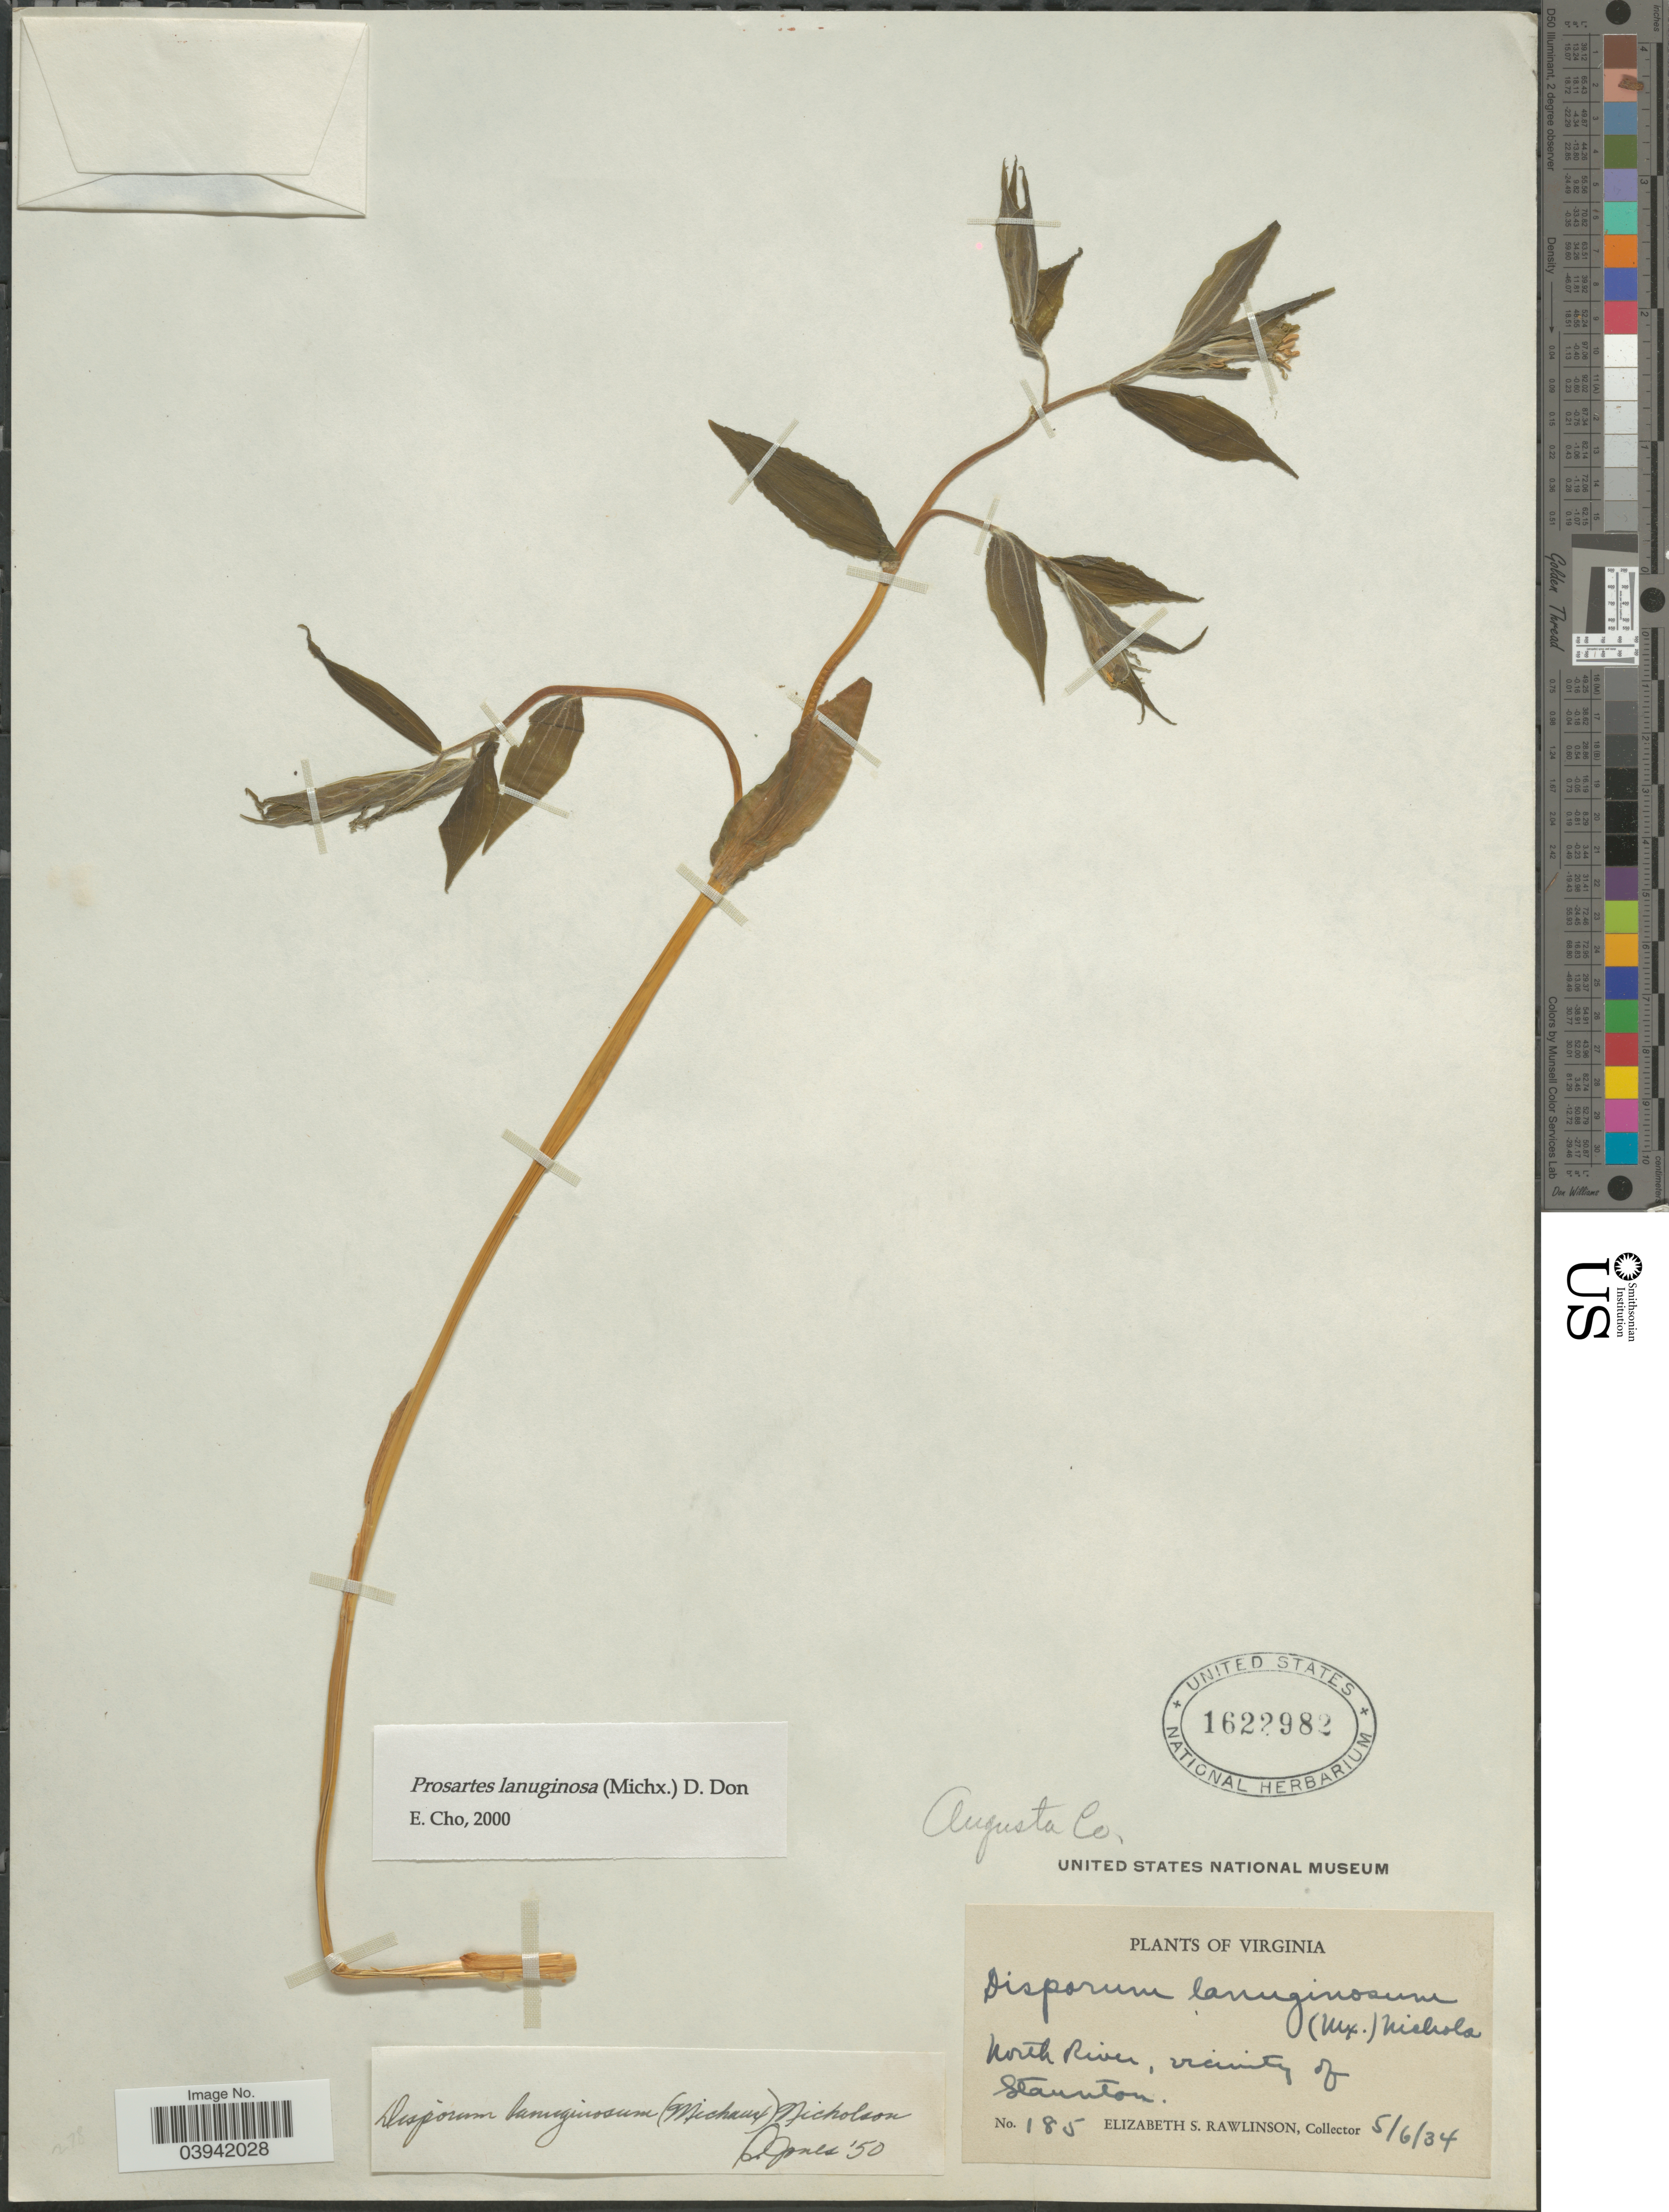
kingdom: Plantae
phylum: Tracheophyta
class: Liliopsida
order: Liliales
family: Liliaceae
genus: Prosartes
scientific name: Prosartes lanuginosa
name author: D. Don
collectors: E. S. Rawlinson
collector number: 185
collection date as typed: Transcribed d/m/y: 6/5/34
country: United States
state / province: Virginia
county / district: Augusta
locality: Augusta Co. North River, vicinity of Staunton.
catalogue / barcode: US 1622982